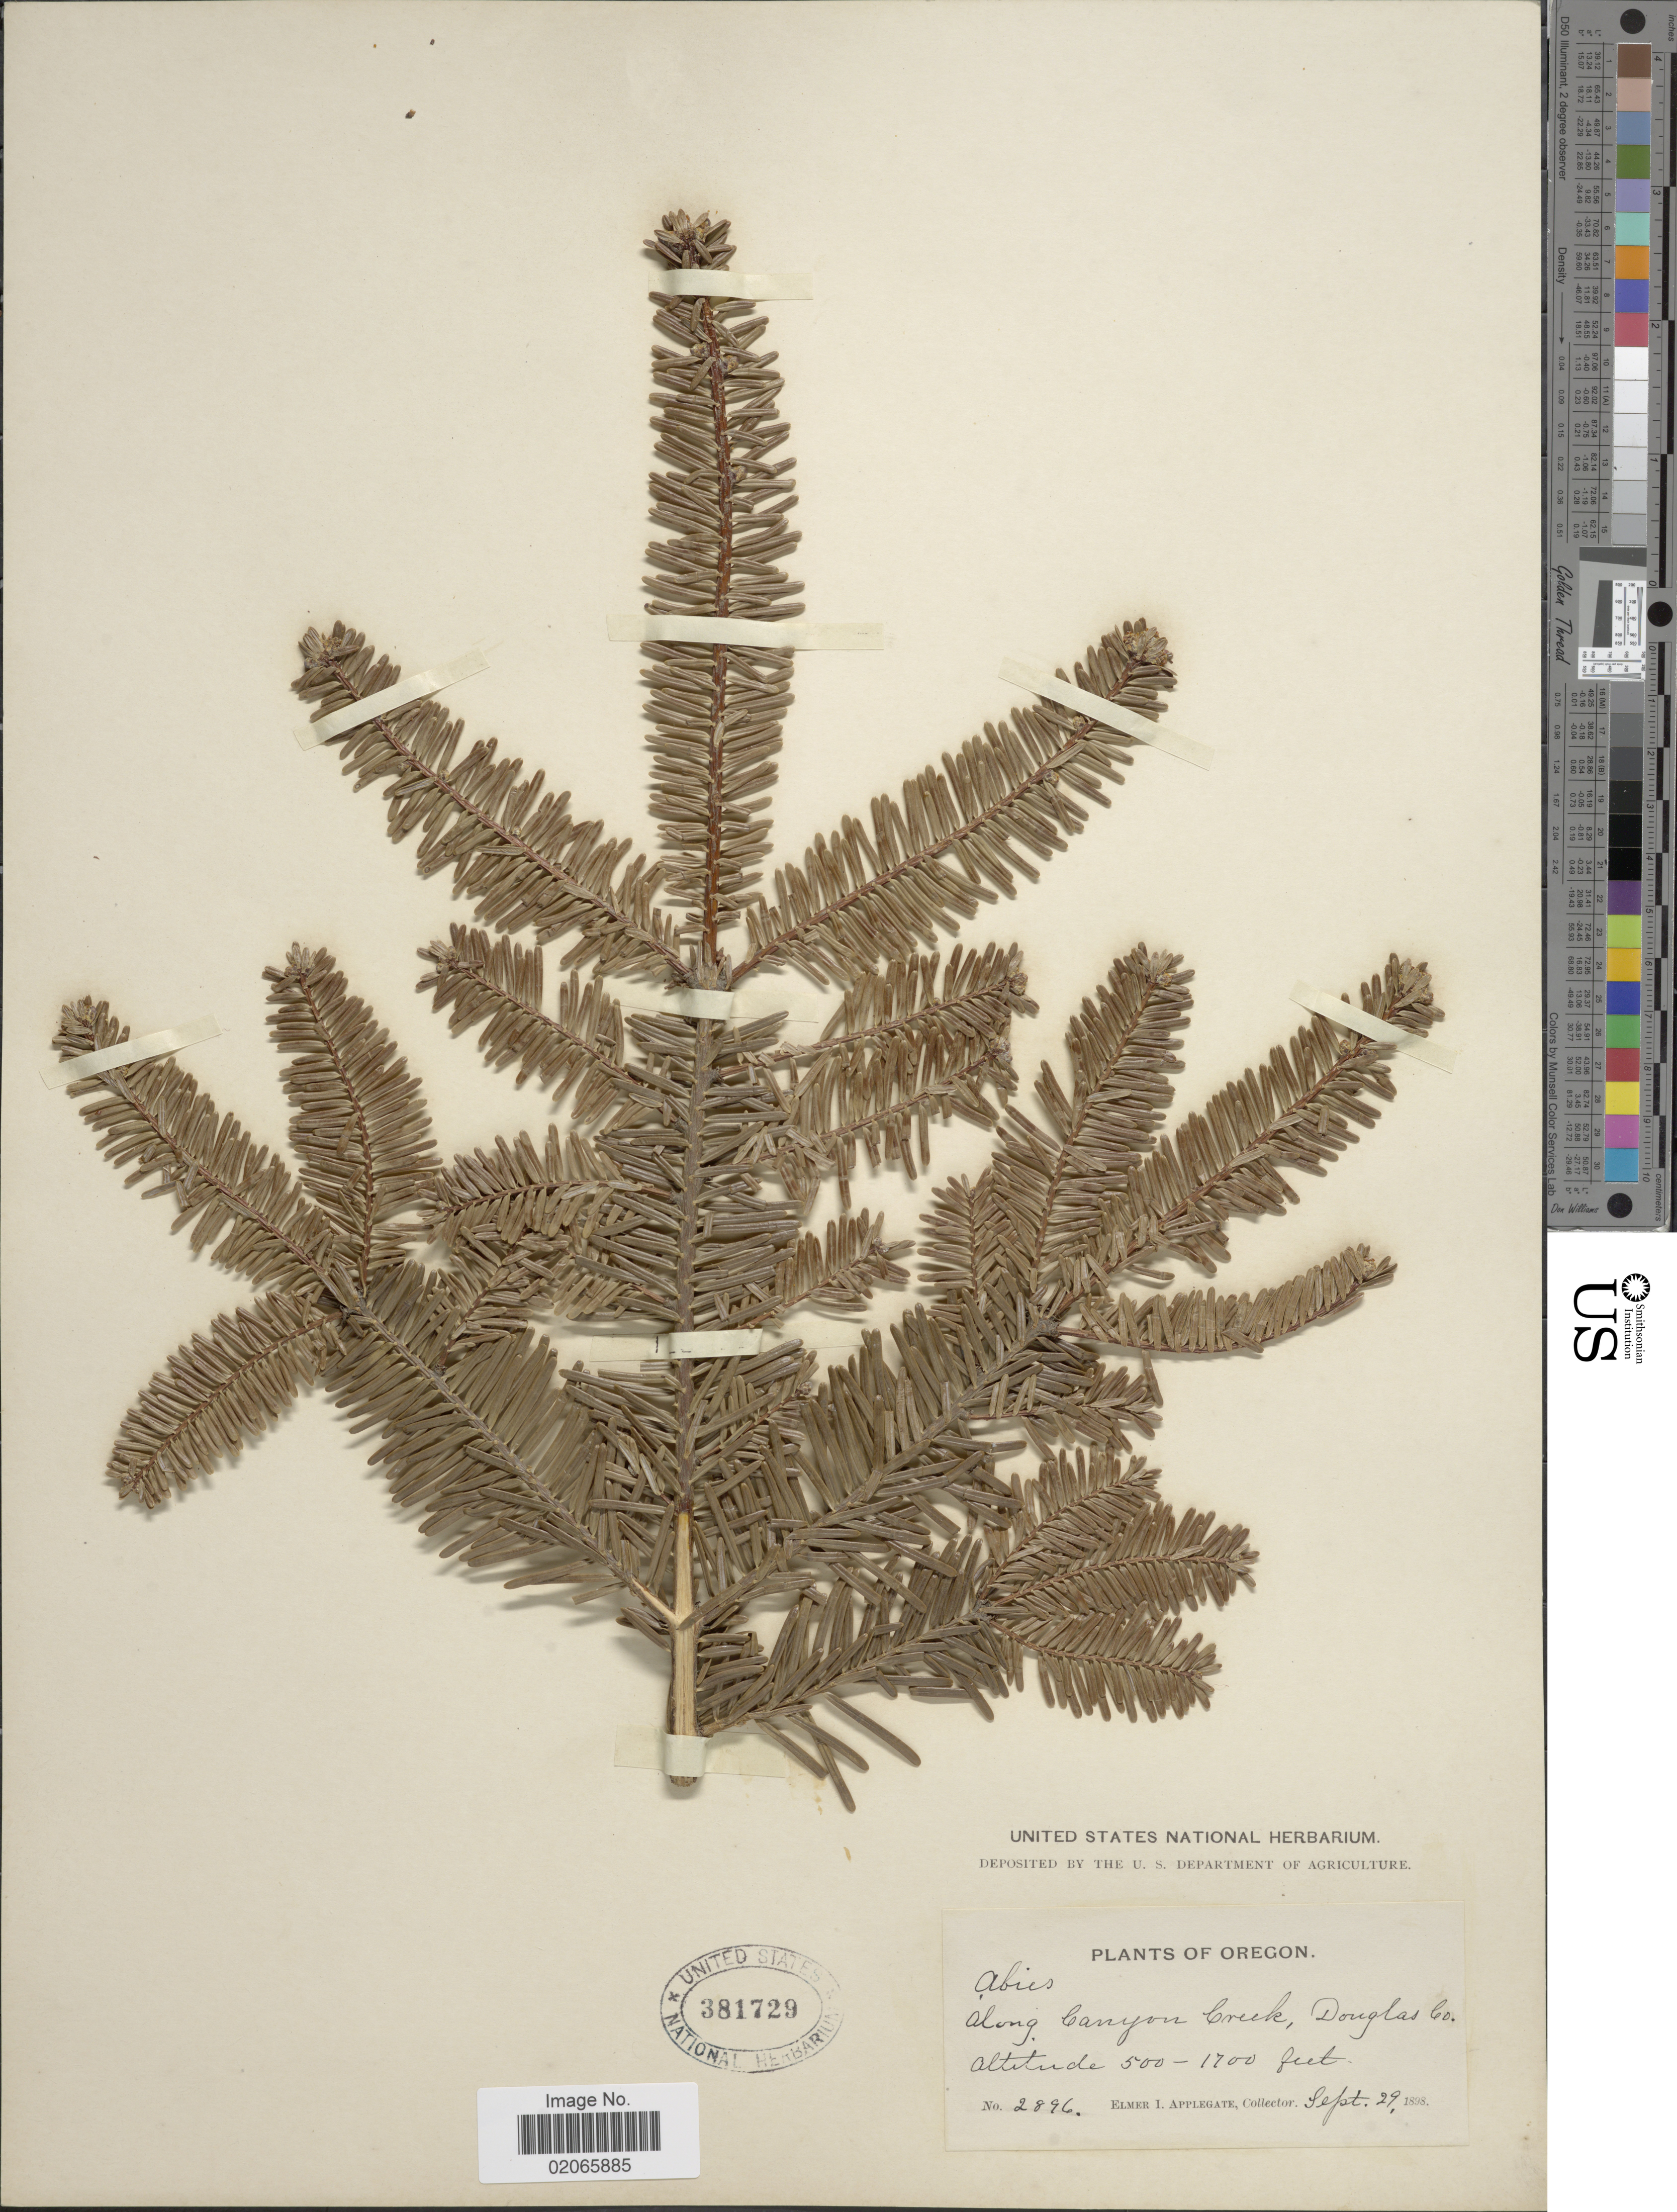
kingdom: Plantae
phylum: Tracheophyta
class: Pinopsida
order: Pinales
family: Pinaceae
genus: Abies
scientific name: Abies sp.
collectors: E. I. Applegate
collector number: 2896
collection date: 1898-09-29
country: United States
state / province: Oregon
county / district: Douglas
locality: Along Canyon Creek, Douglas Co.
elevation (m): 152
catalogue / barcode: US 381729